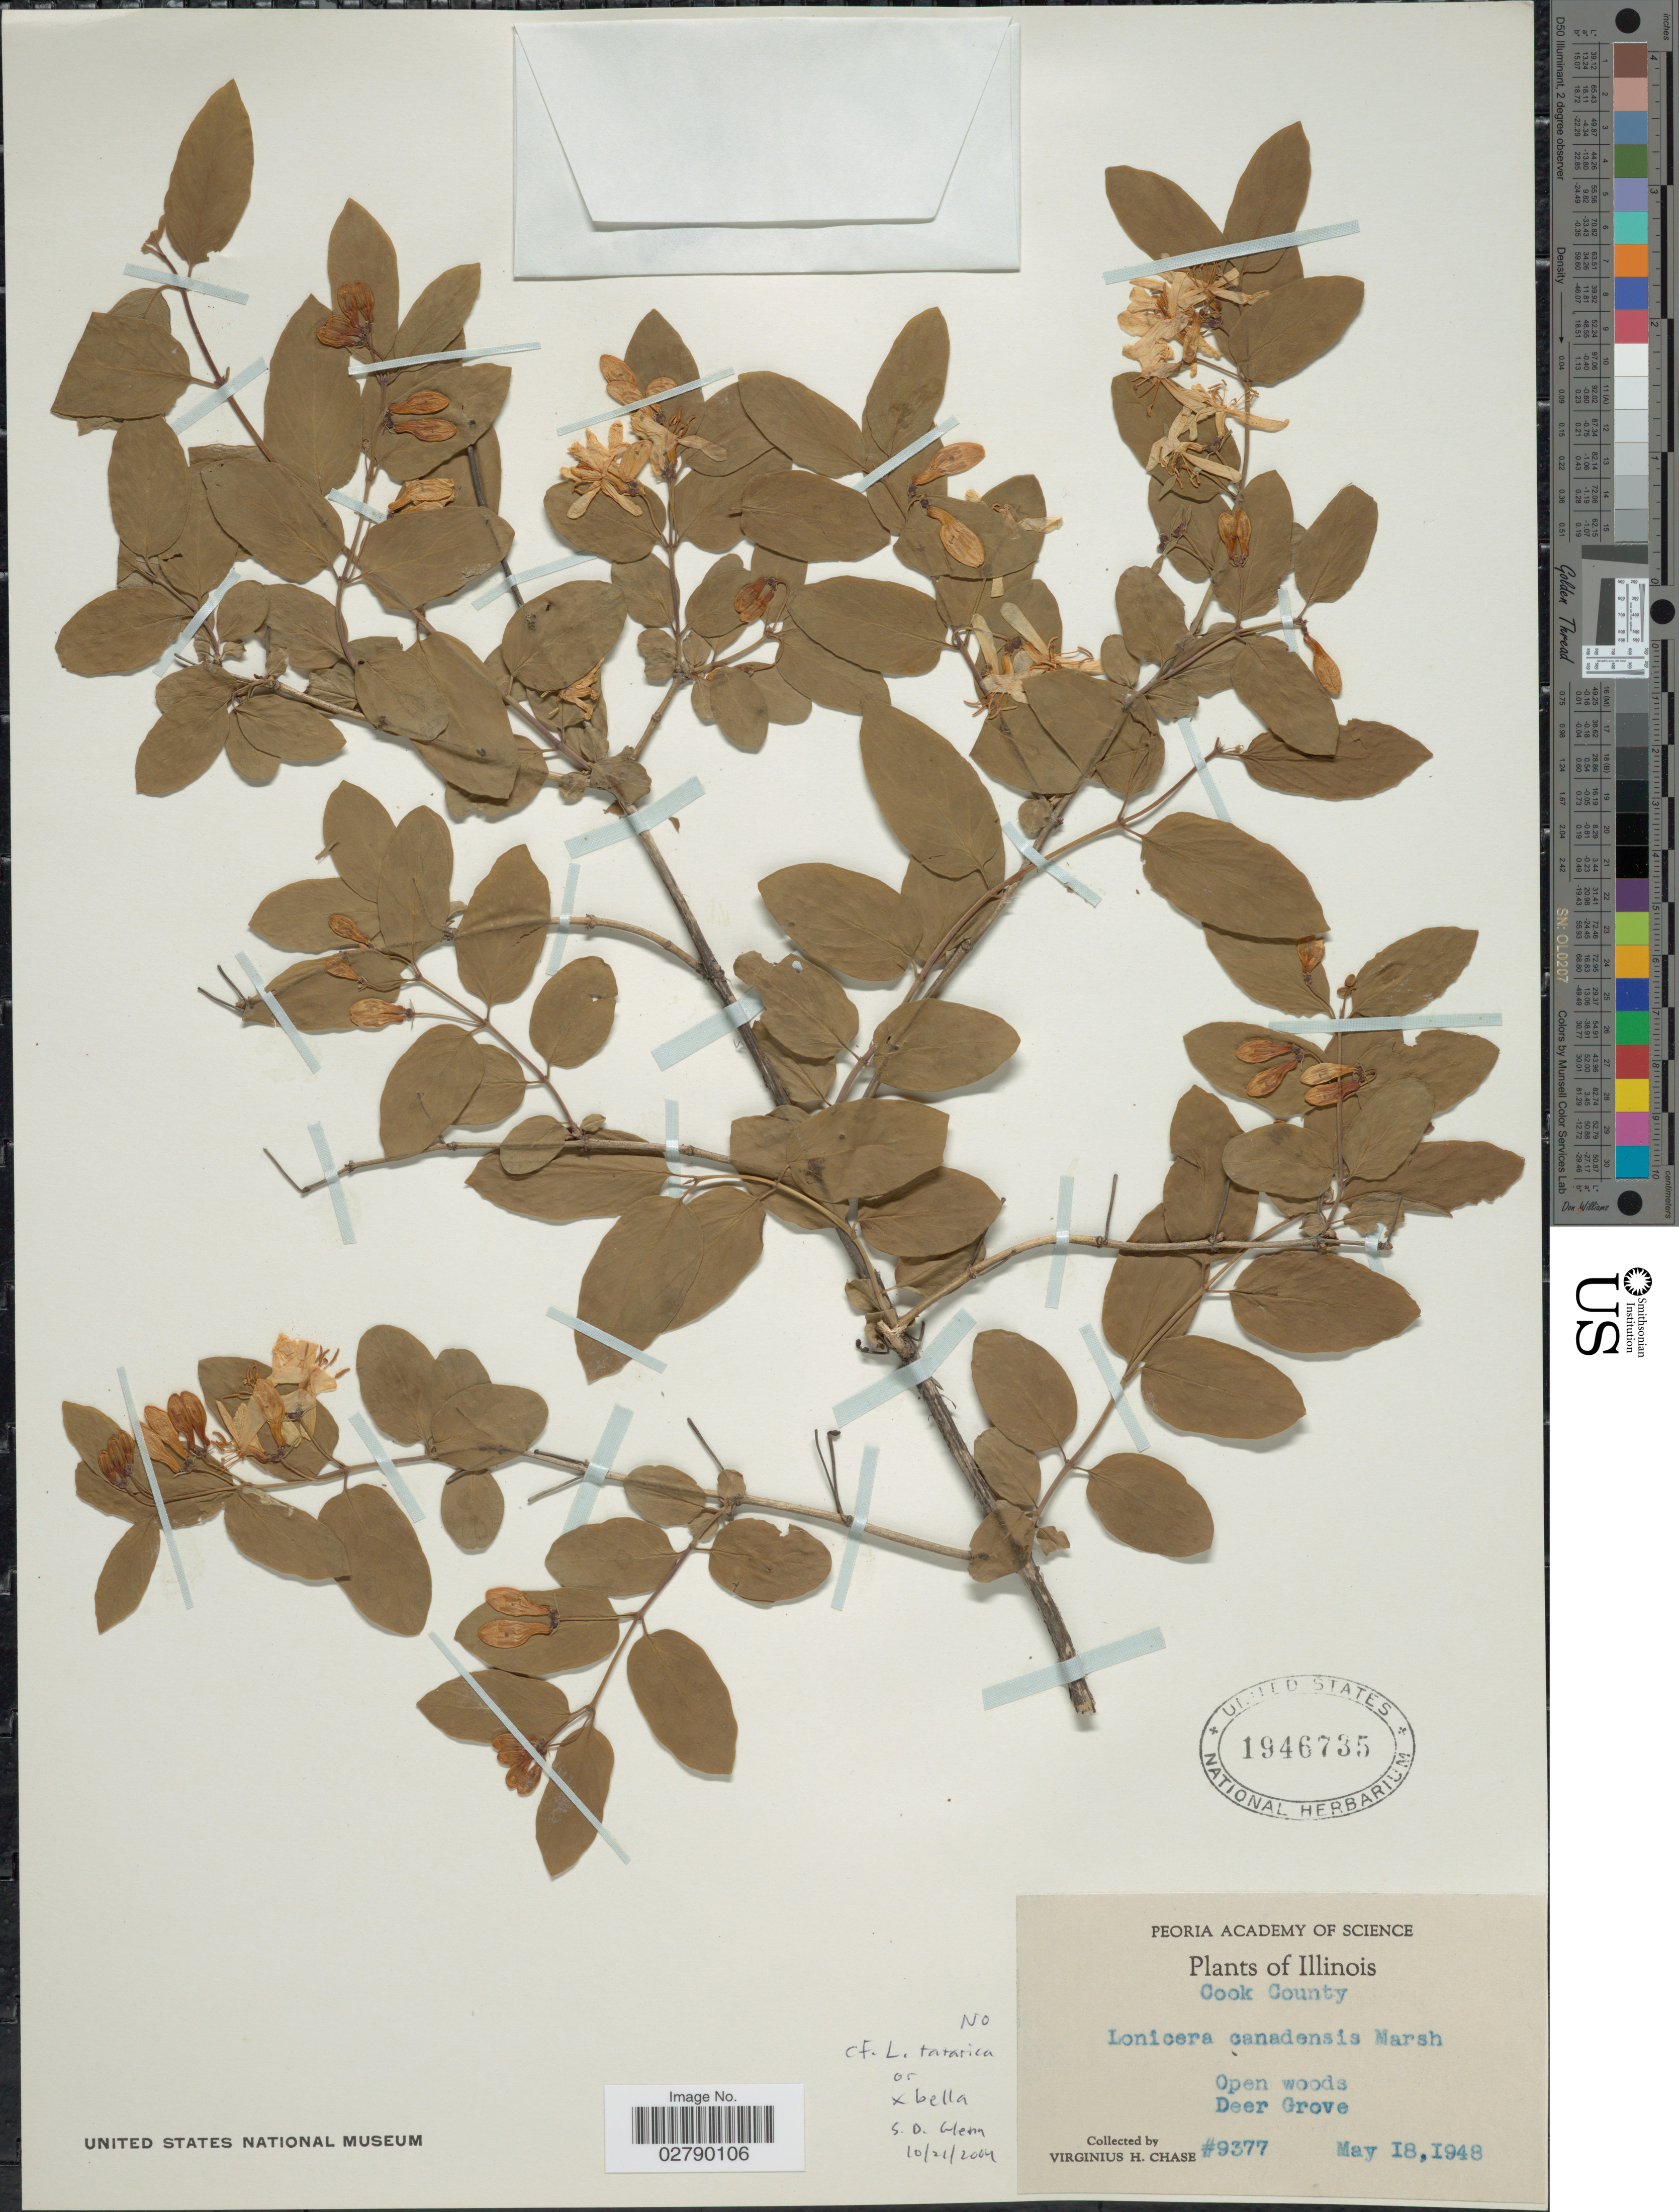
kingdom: Plantae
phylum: Tracheophyta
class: Magnoliopsida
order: Dipsacales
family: Caprifoliaceae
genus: Lonicera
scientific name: Lonicera sp.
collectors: V. H. Chase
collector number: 9377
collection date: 1948-05-18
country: United States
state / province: Illinois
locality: Cook County. Deer Grove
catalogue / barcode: US 1946735